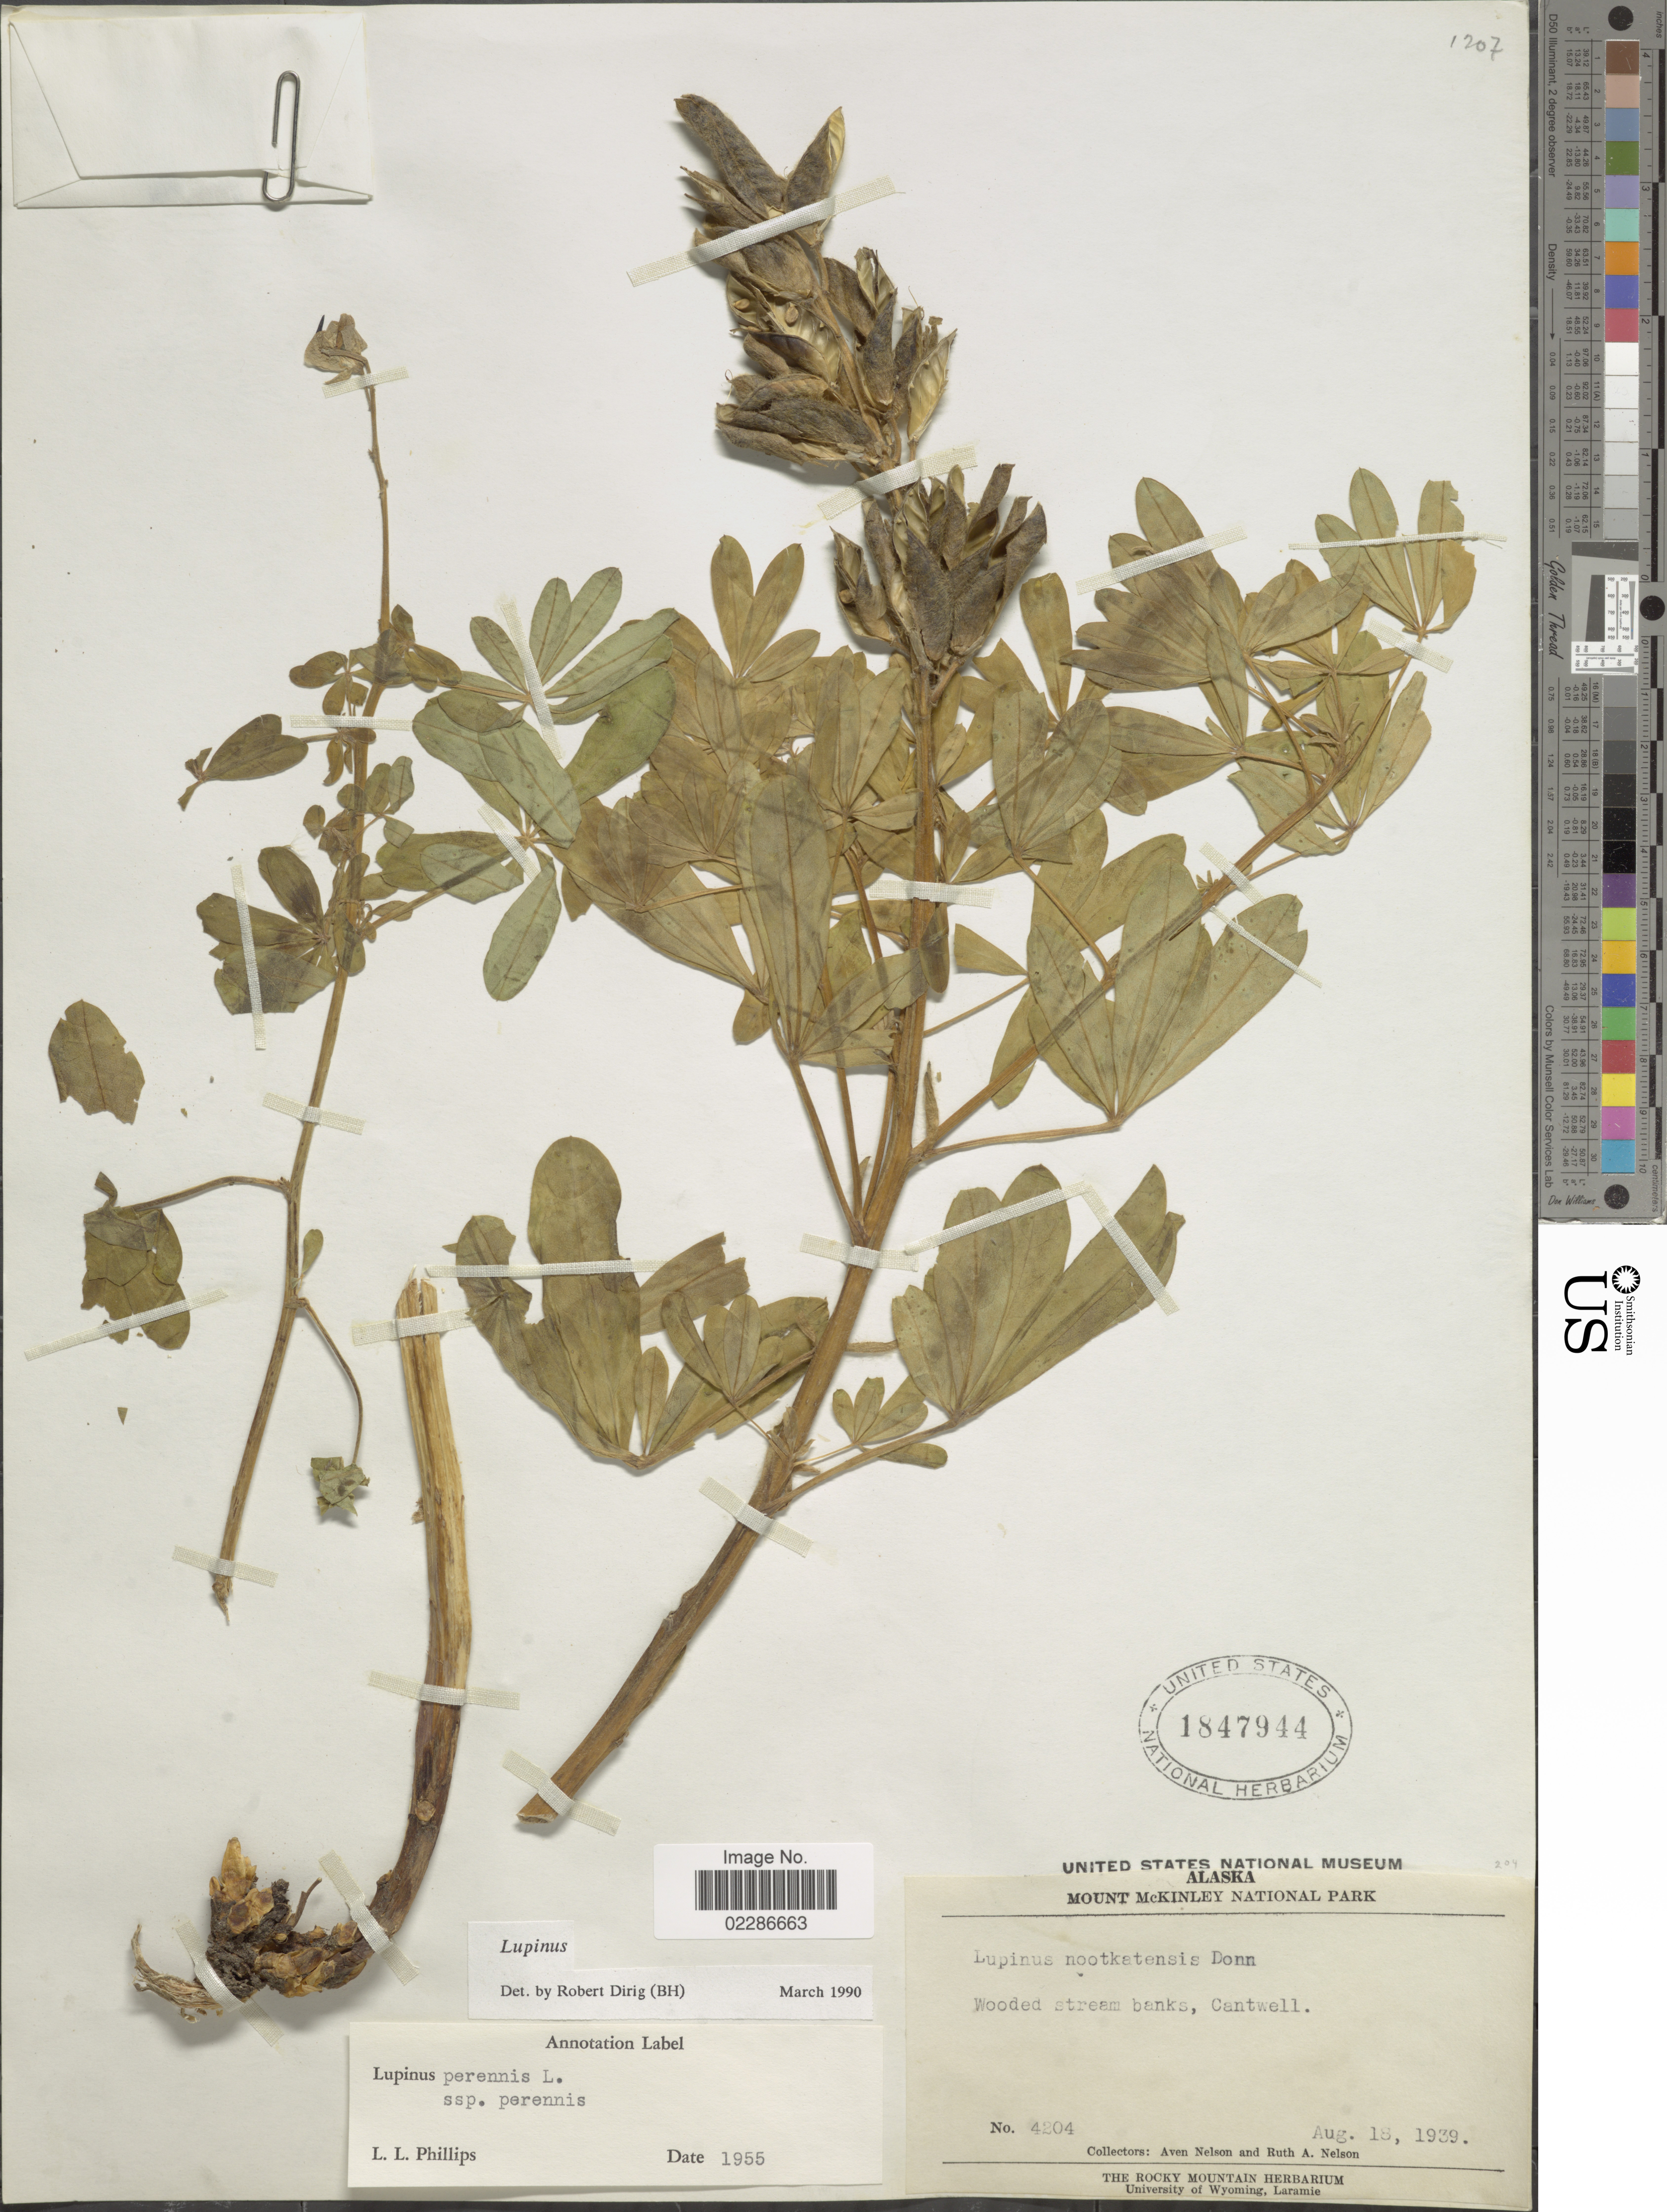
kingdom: Plantae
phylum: Tracheophyta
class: Magnoliopsida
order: Fabales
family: Fabaceae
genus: Lupinus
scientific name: Lupinus perennis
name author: L.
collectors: A. Nelson & R. A. Nelson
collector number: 4204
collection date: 1939-08-18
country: United States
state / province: Alaska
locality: Wooded stream banks, Cantwell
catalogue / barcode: US 1847944